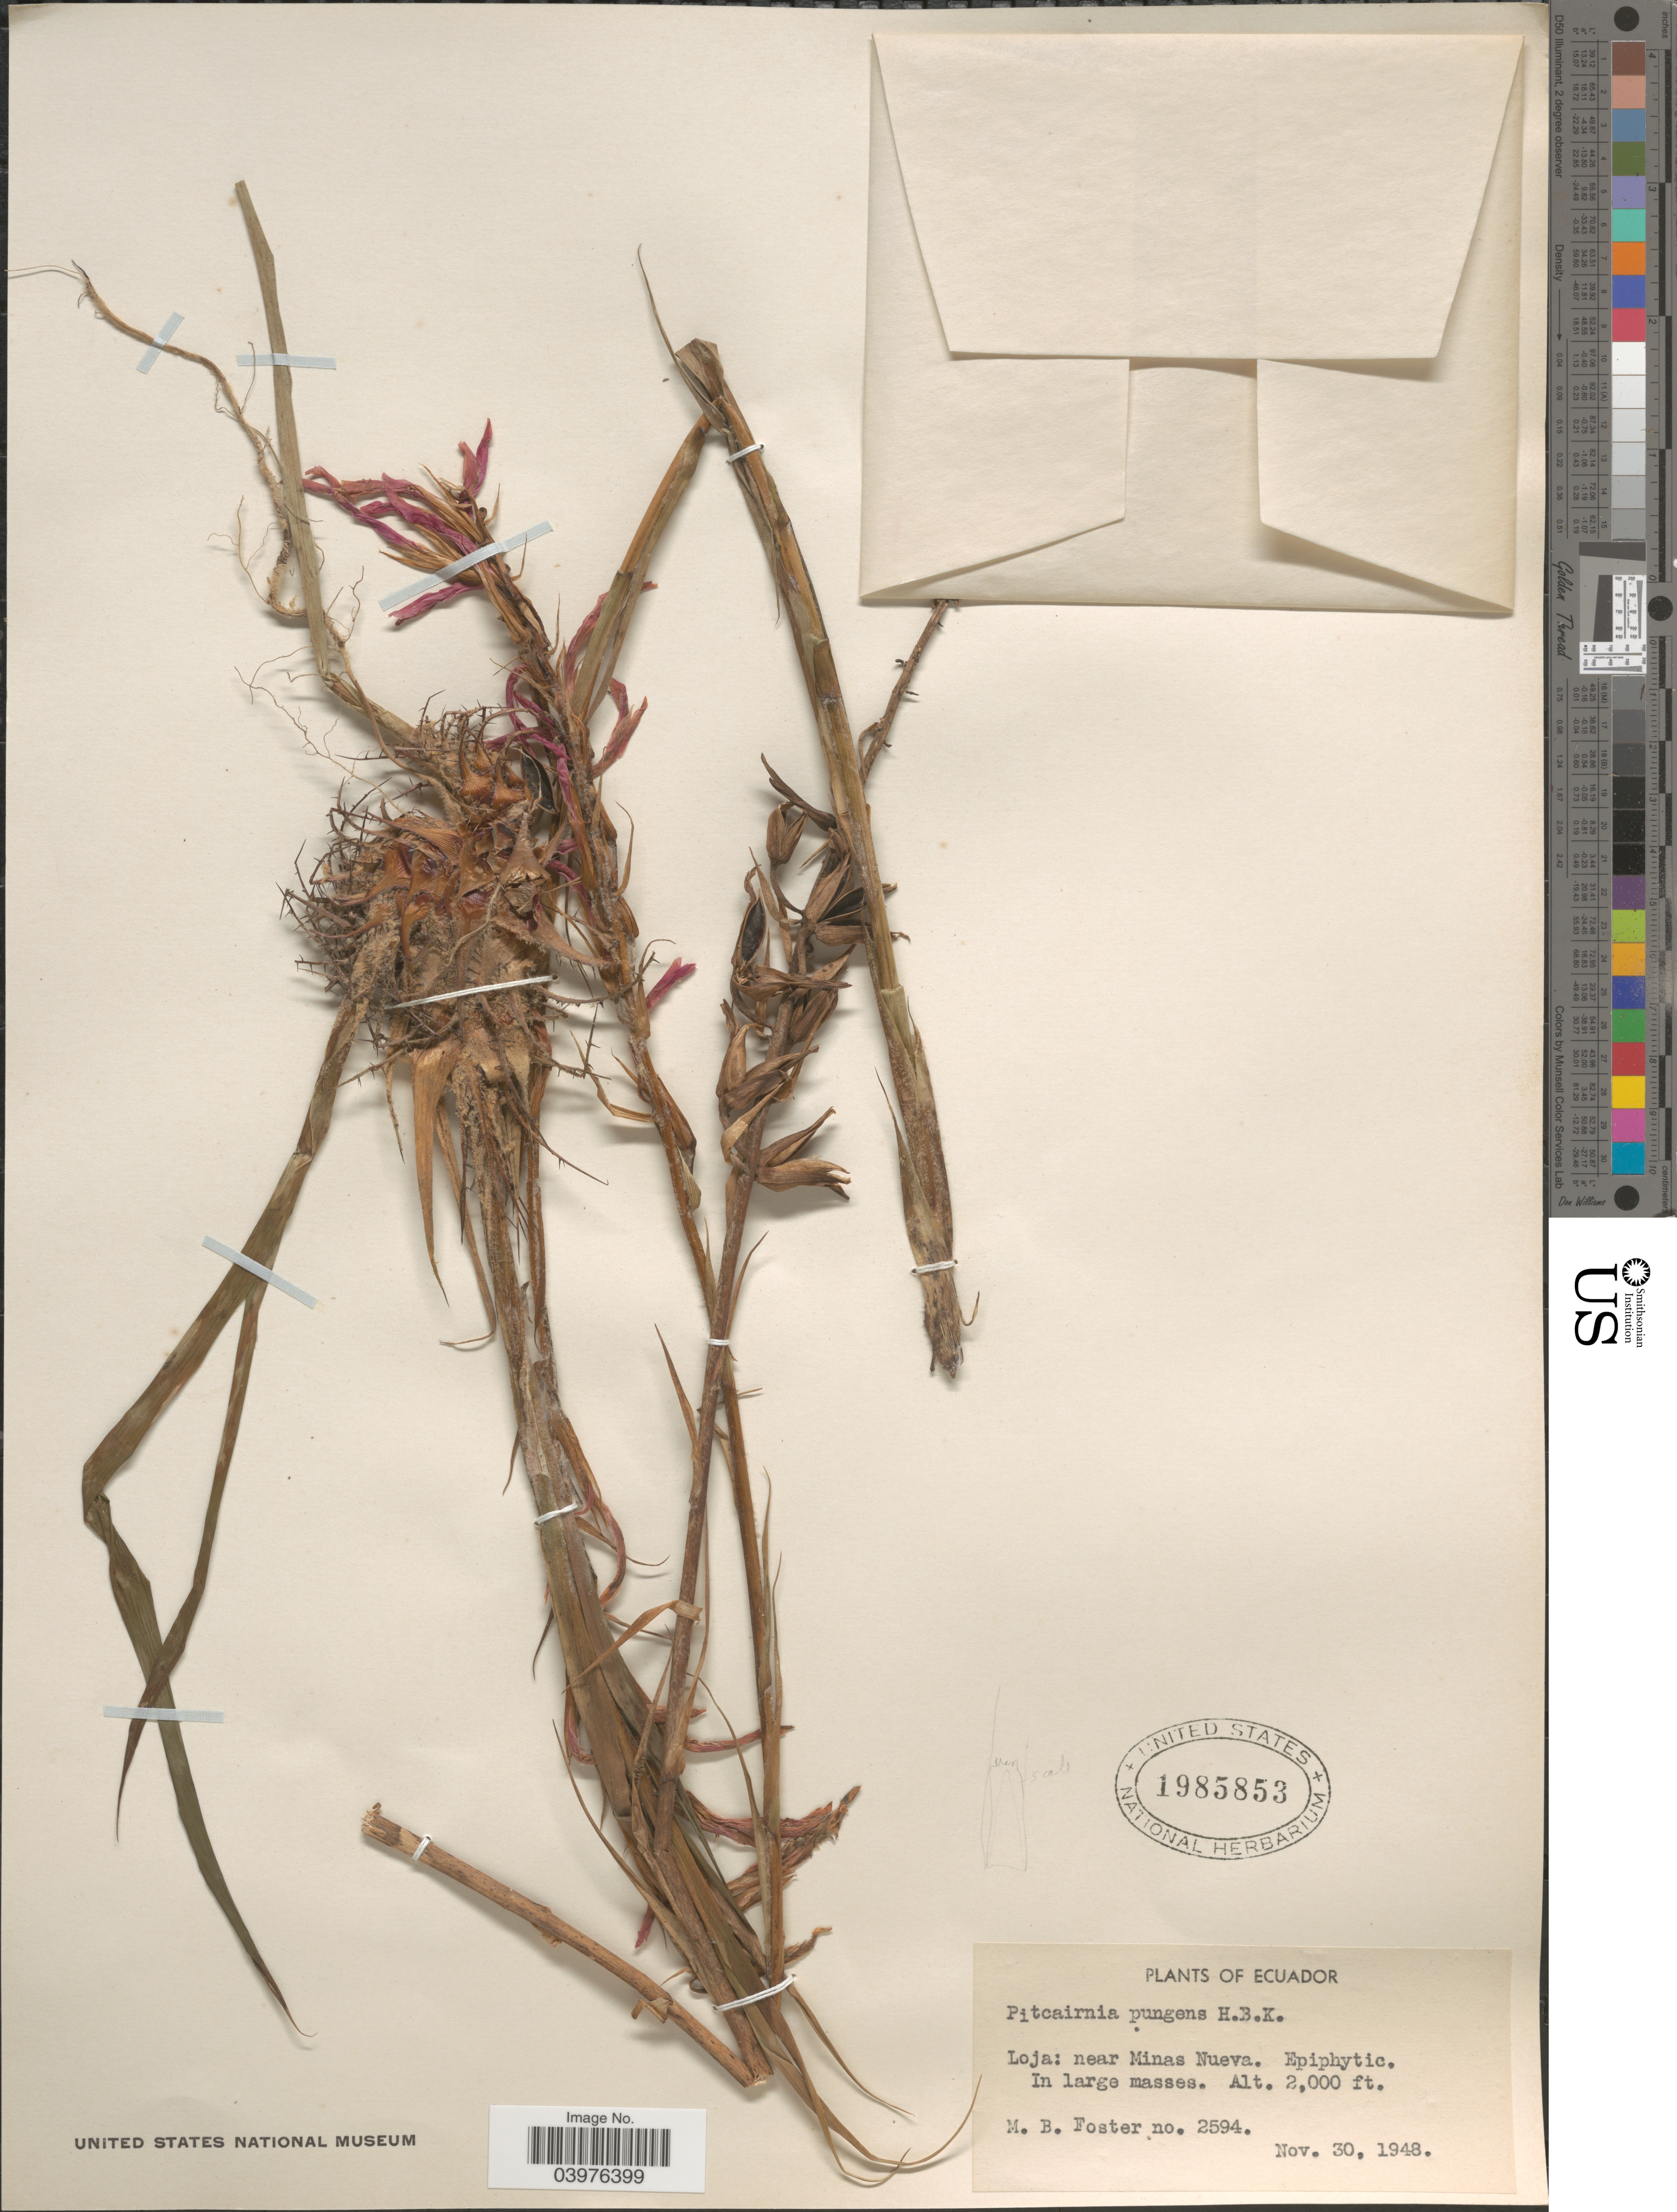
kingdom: Plantae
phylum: Tracheophyta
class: Liliopsida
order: Poales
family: Bromeliaceae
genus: Pitcairnia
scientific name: Pitcairnia pungens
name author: Kunth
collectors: M. B. Foster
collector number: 2594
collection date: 1948-11-30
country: Ecuador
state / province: Loja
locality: Near Minas Nueva.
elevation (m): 610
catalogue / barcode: US 1985853